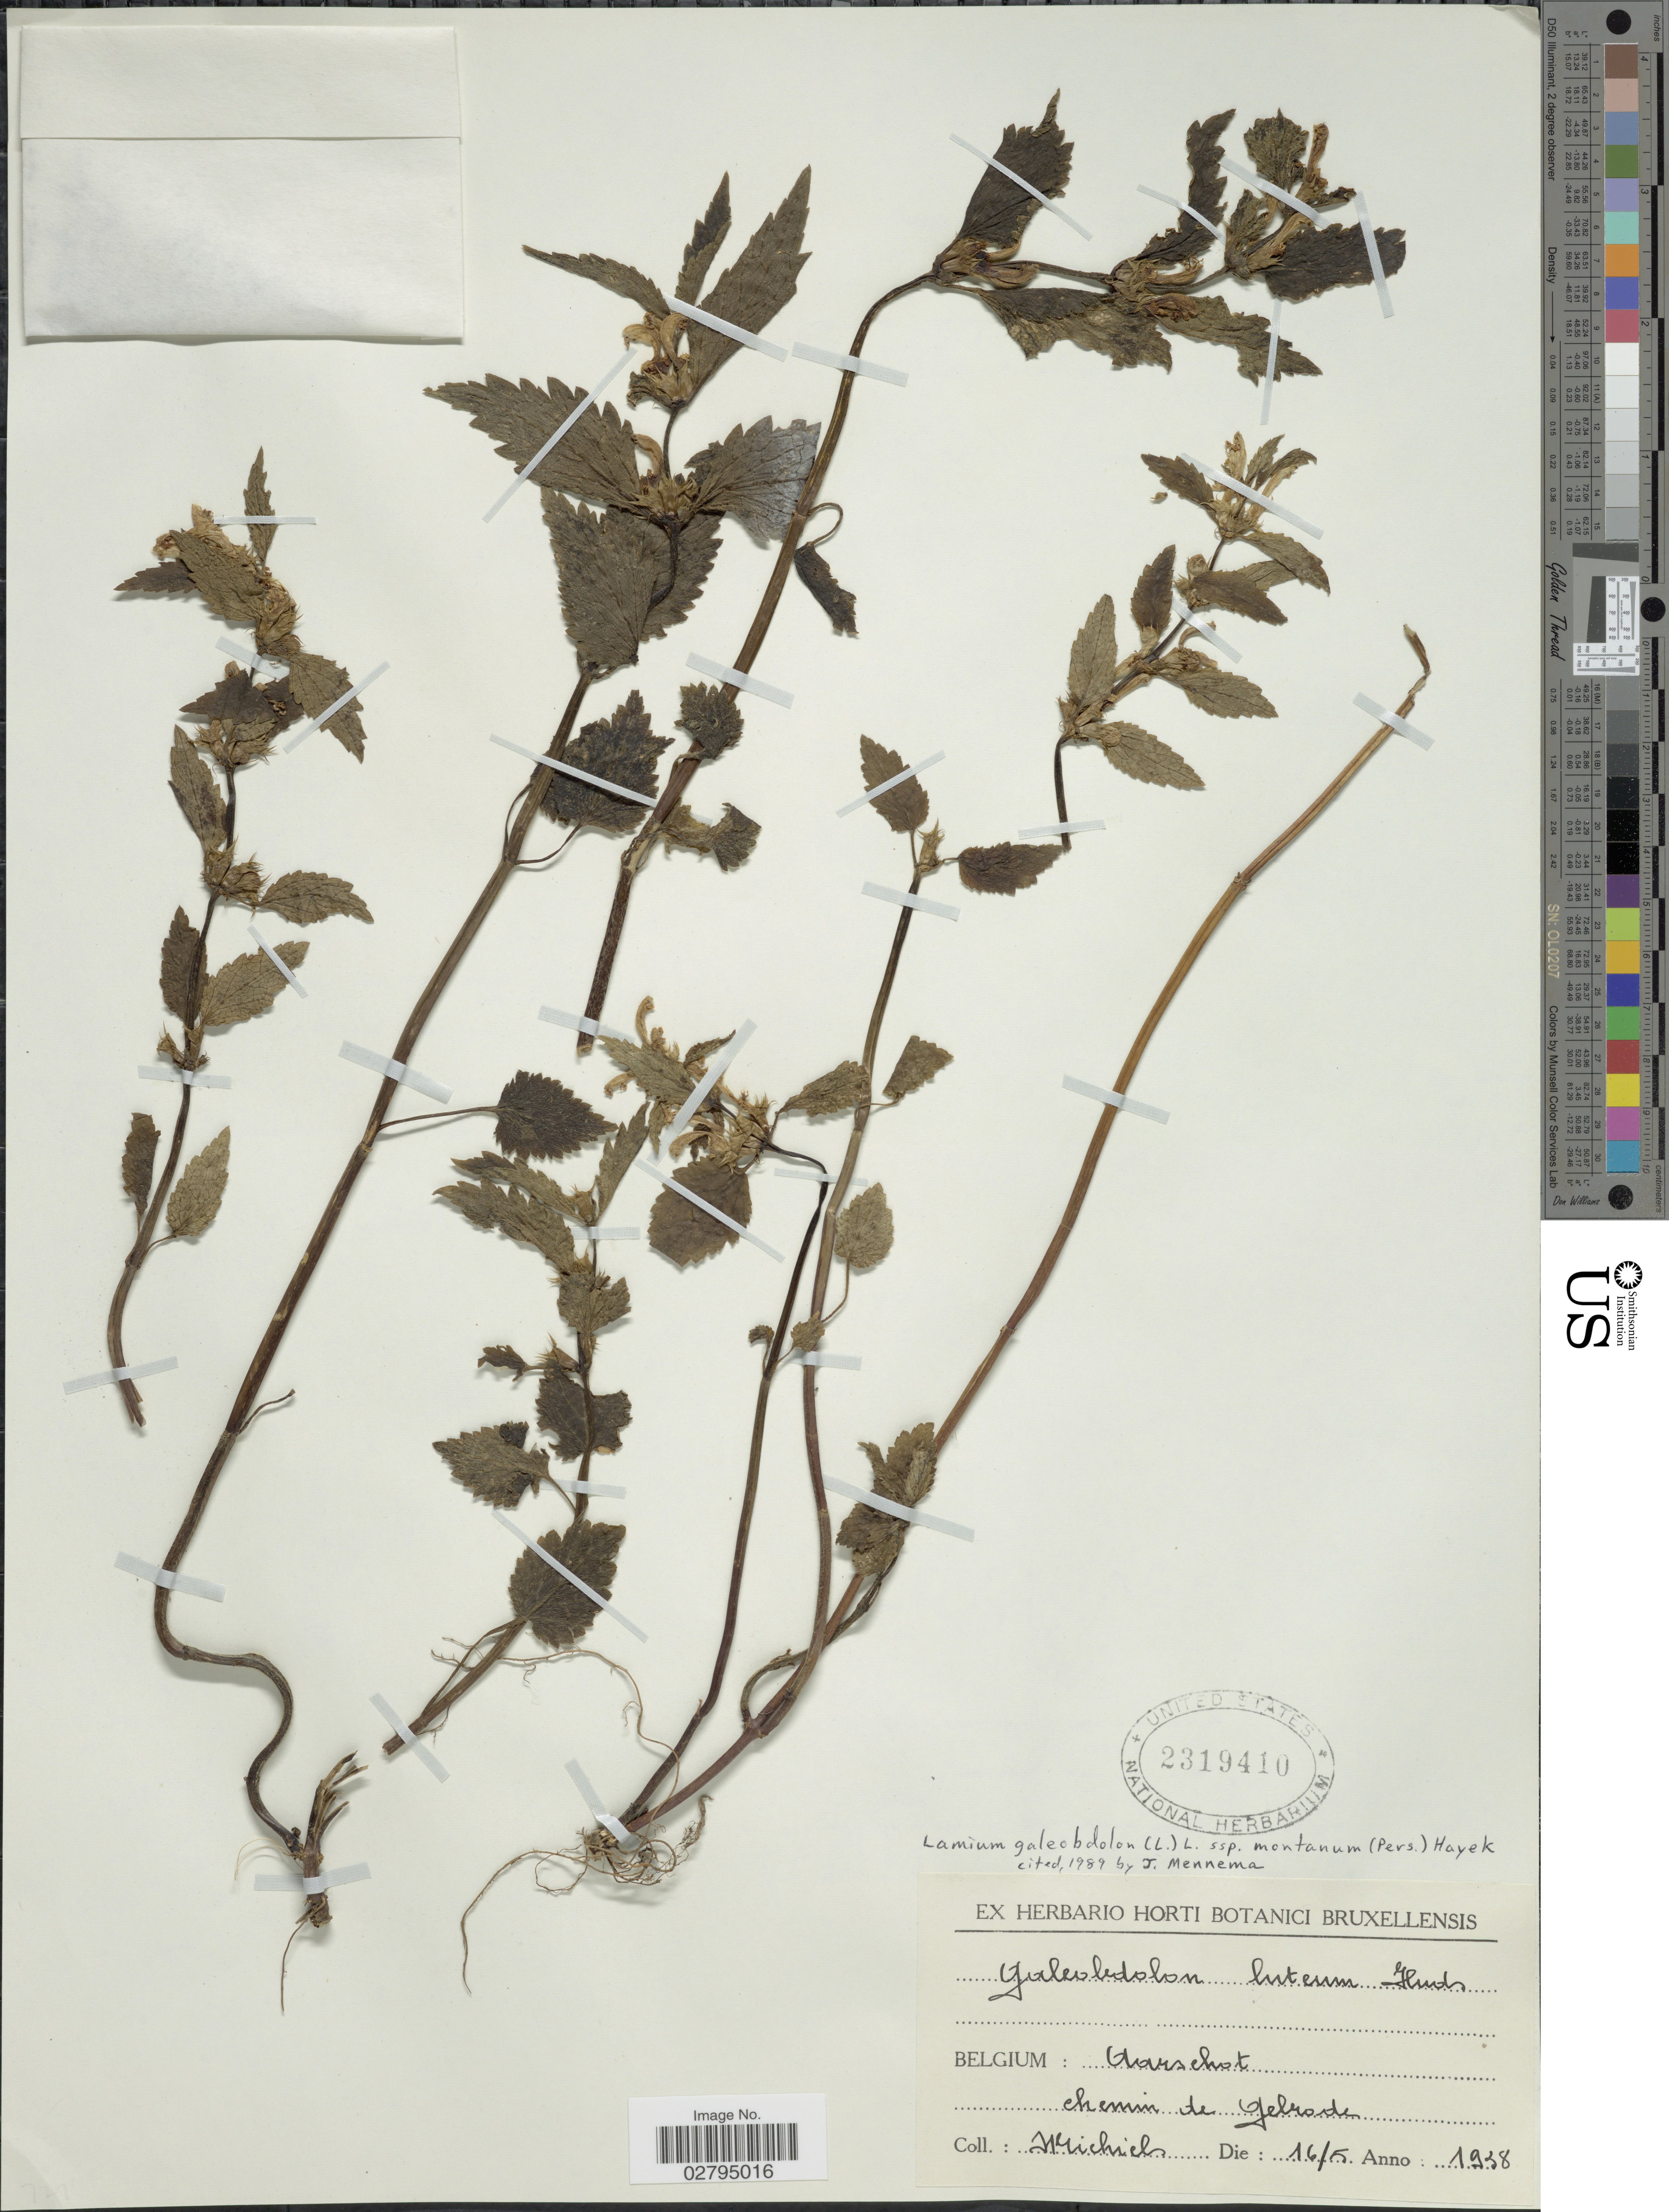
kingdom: Plantae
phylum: Tracheophyta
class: Magnoliopsida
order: Lamiales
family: Lamiaceae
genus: Lamium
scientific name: Lamium galeobdolon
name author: (L.) L.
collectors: -. Michiels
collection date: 1938-05-16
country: Belgium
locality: Aarschot, chemin de Gebrode.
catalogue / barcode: US 2319410